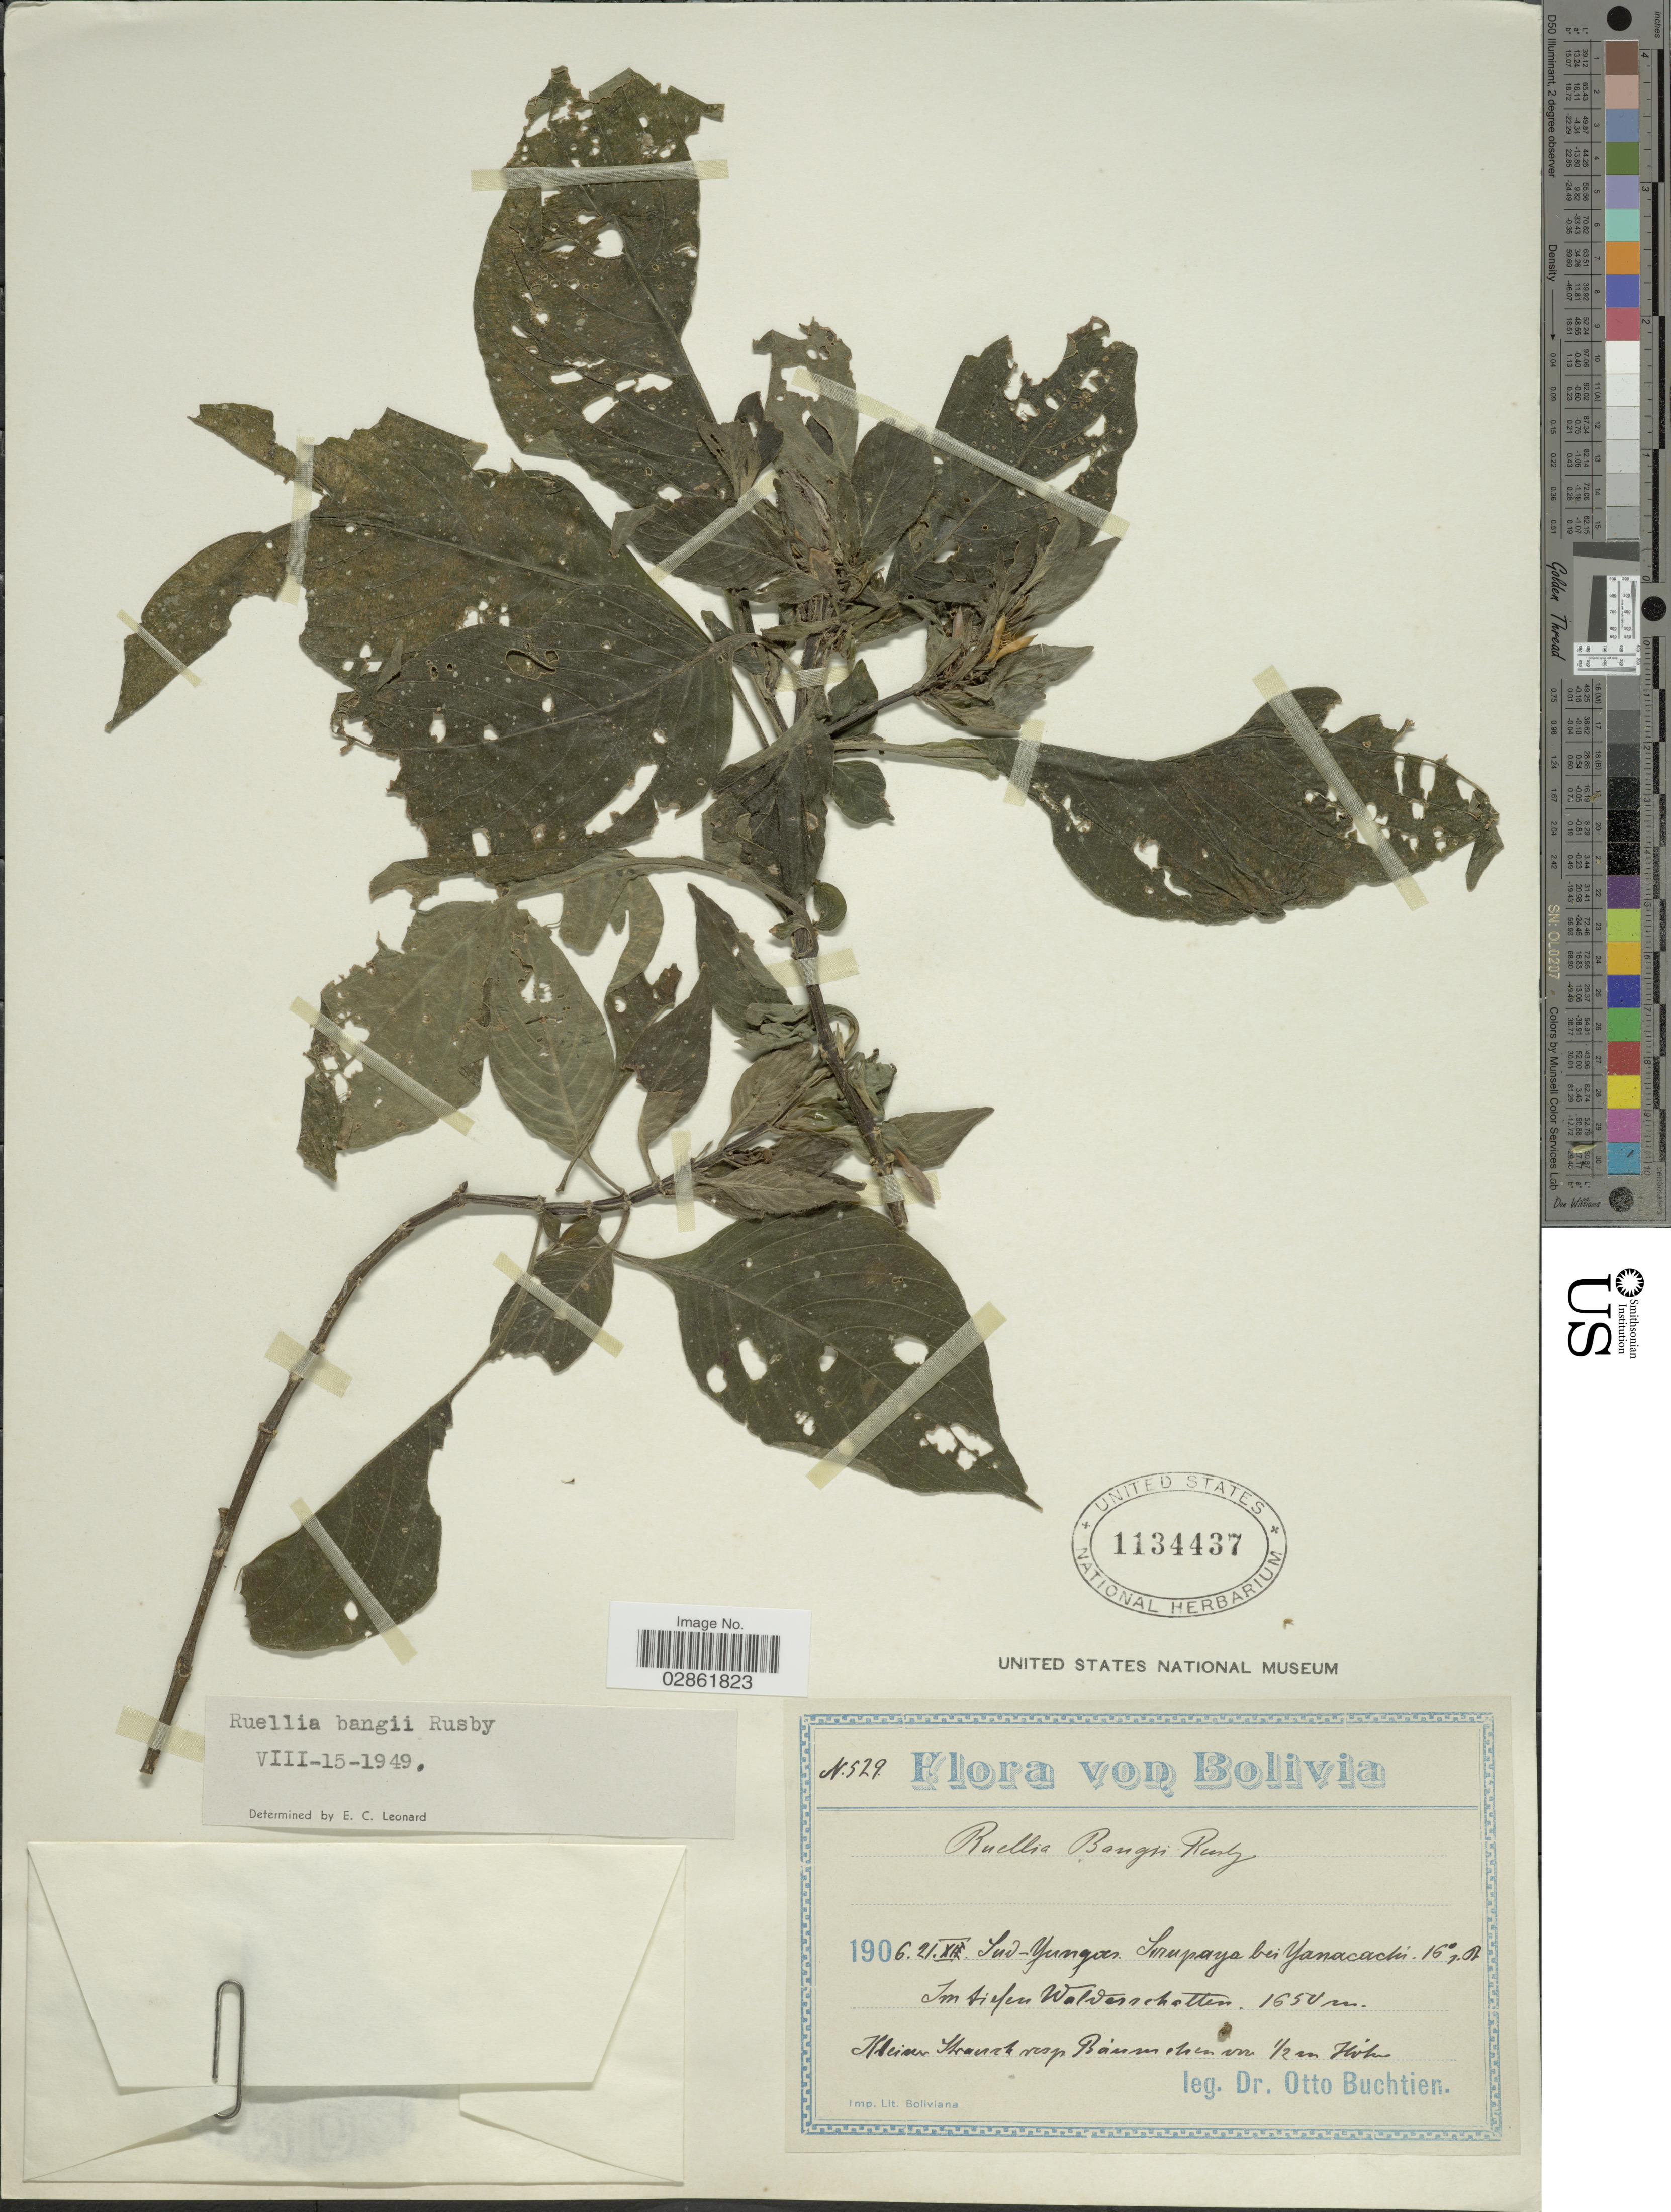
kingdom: Plantae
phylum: Tracheophyta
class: Magnoliopsida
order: Lamiales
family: Acanthaceae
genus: Ruellia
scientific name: Ruellia puri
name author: Mart. ex Nees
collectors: O. Buchtien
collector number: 529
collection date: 1906-11-21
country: Bolivia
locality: Sud-Yungas Sirupaya bei Yanacachi 16°n Br., Im siefen Walderschatten.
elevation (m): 1650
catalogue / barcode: US 1134437